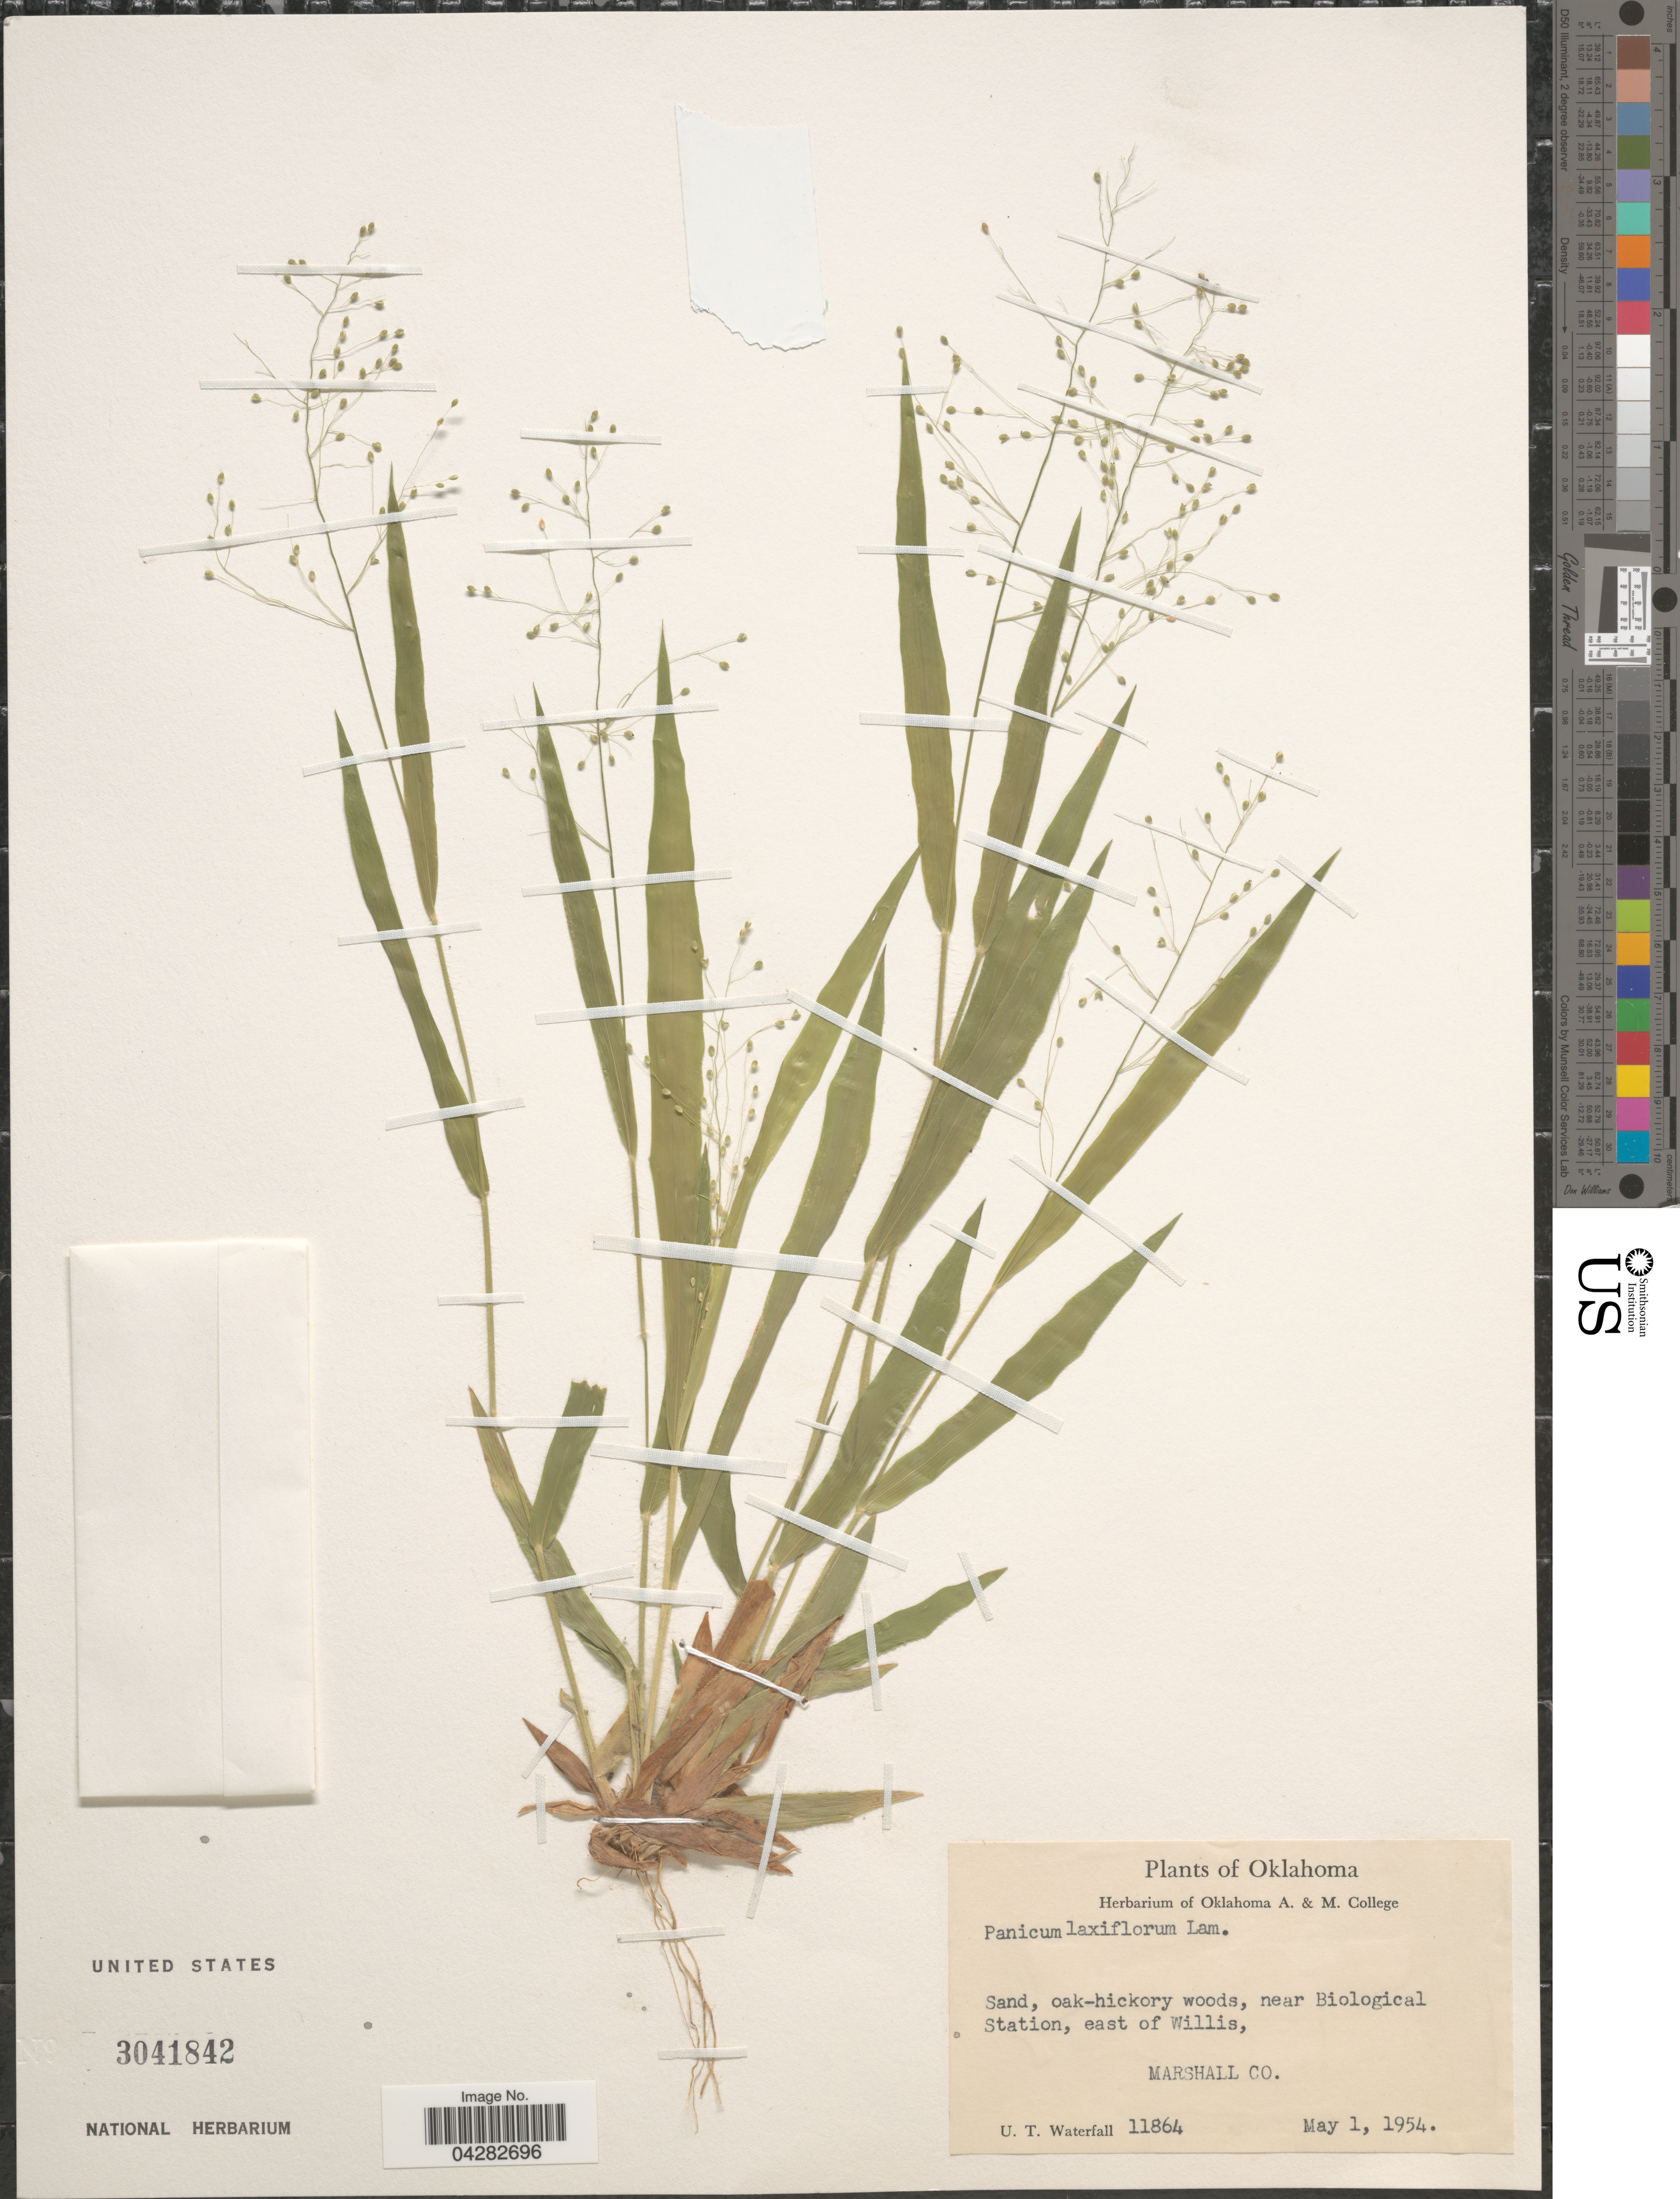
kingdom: Plantae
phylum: Tracheophyta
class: Liliopsida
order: Poales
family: Poaceae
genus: Dichanthelium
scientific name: Dichanthelium laxiflorum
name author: (Lam.) Gould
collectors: U. T. Waterfall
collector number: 11864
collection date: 1954-05-01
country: United States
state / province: Oklahoma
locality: Near Biological Station, east of Willis, Marshall Co.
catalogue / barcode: US 3041842